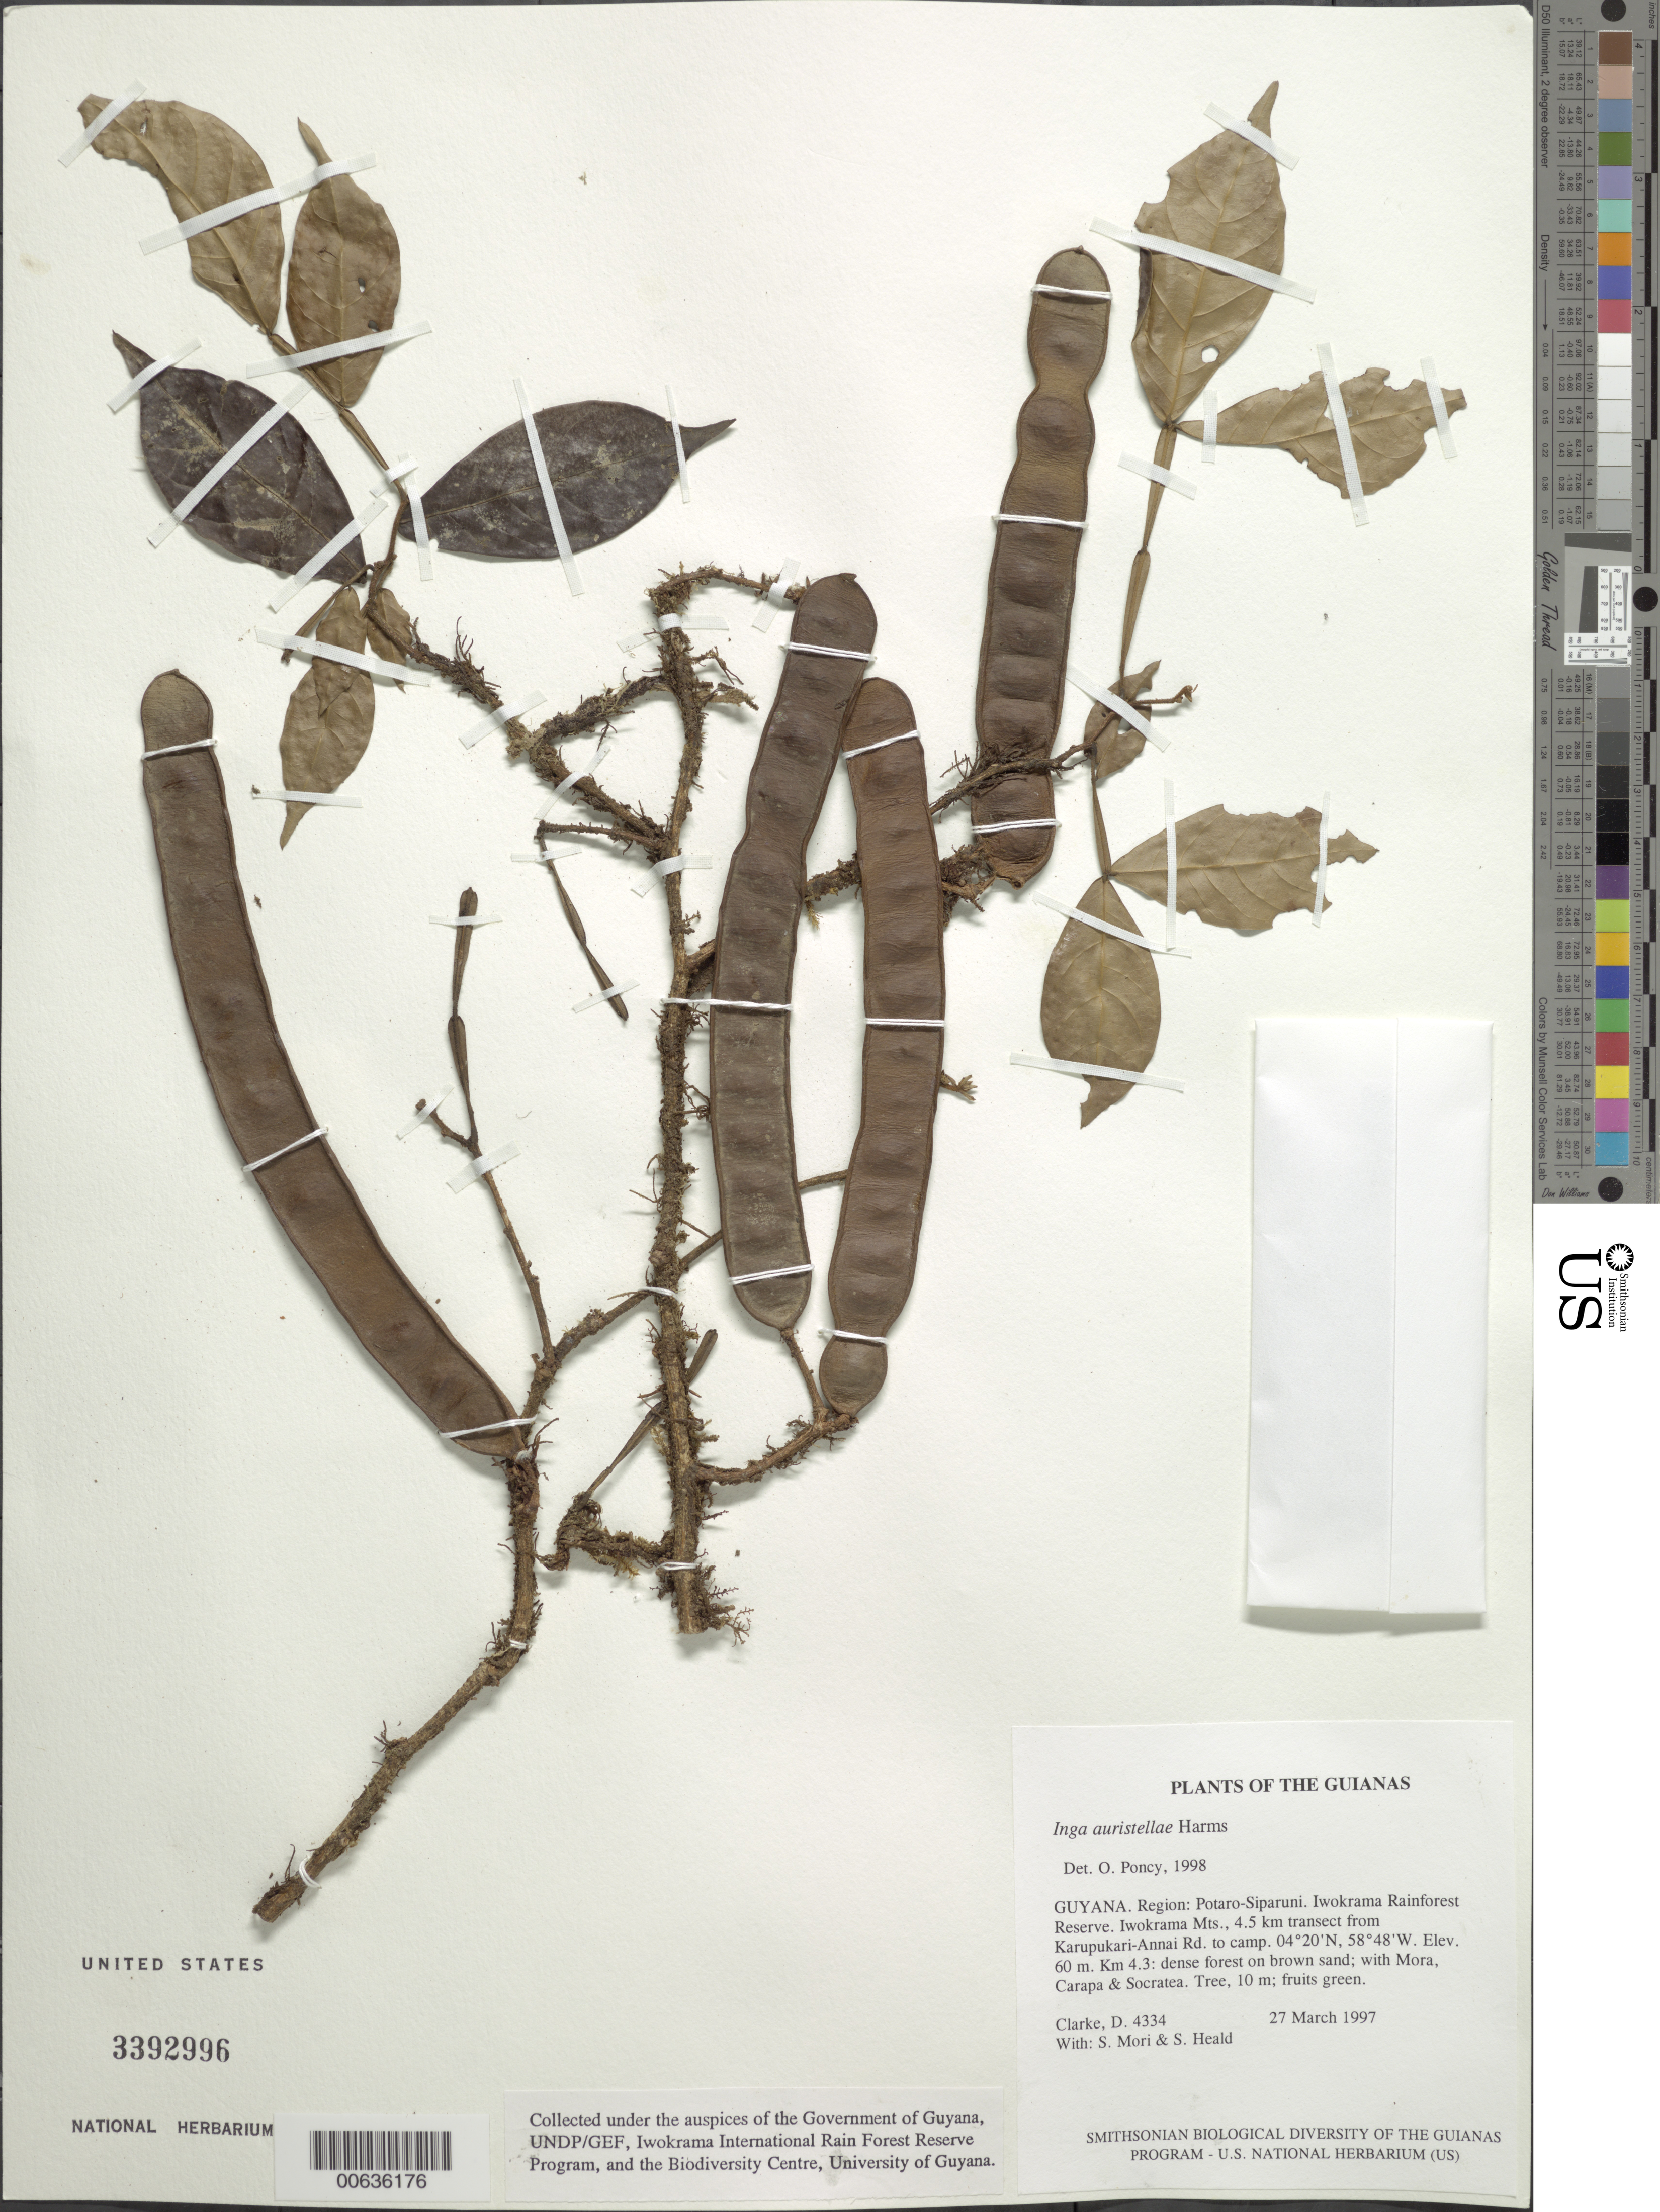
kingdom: Plantae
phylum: Tracheophyta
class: Magnoliopsida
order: Fabales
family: Fabaceae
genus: Inga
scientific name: Inga auristellae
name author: Harms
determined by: Poncy, O.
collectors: H. D. Clarke, S. Mori & S. Heald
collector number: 4334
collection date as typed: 27 March 1997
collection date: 1997-03-27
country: Guyana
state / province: Potaro-Siparuni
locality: Iwokrama Rainforest Reserve. Iwokrama Mts., 4.5 km transect from Karupukari-Annai Rd. to camp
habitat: Km 4.3: dense forest on brown sand; with Mora, Carapa & Socratea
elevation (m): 60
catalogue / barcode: US 3392996